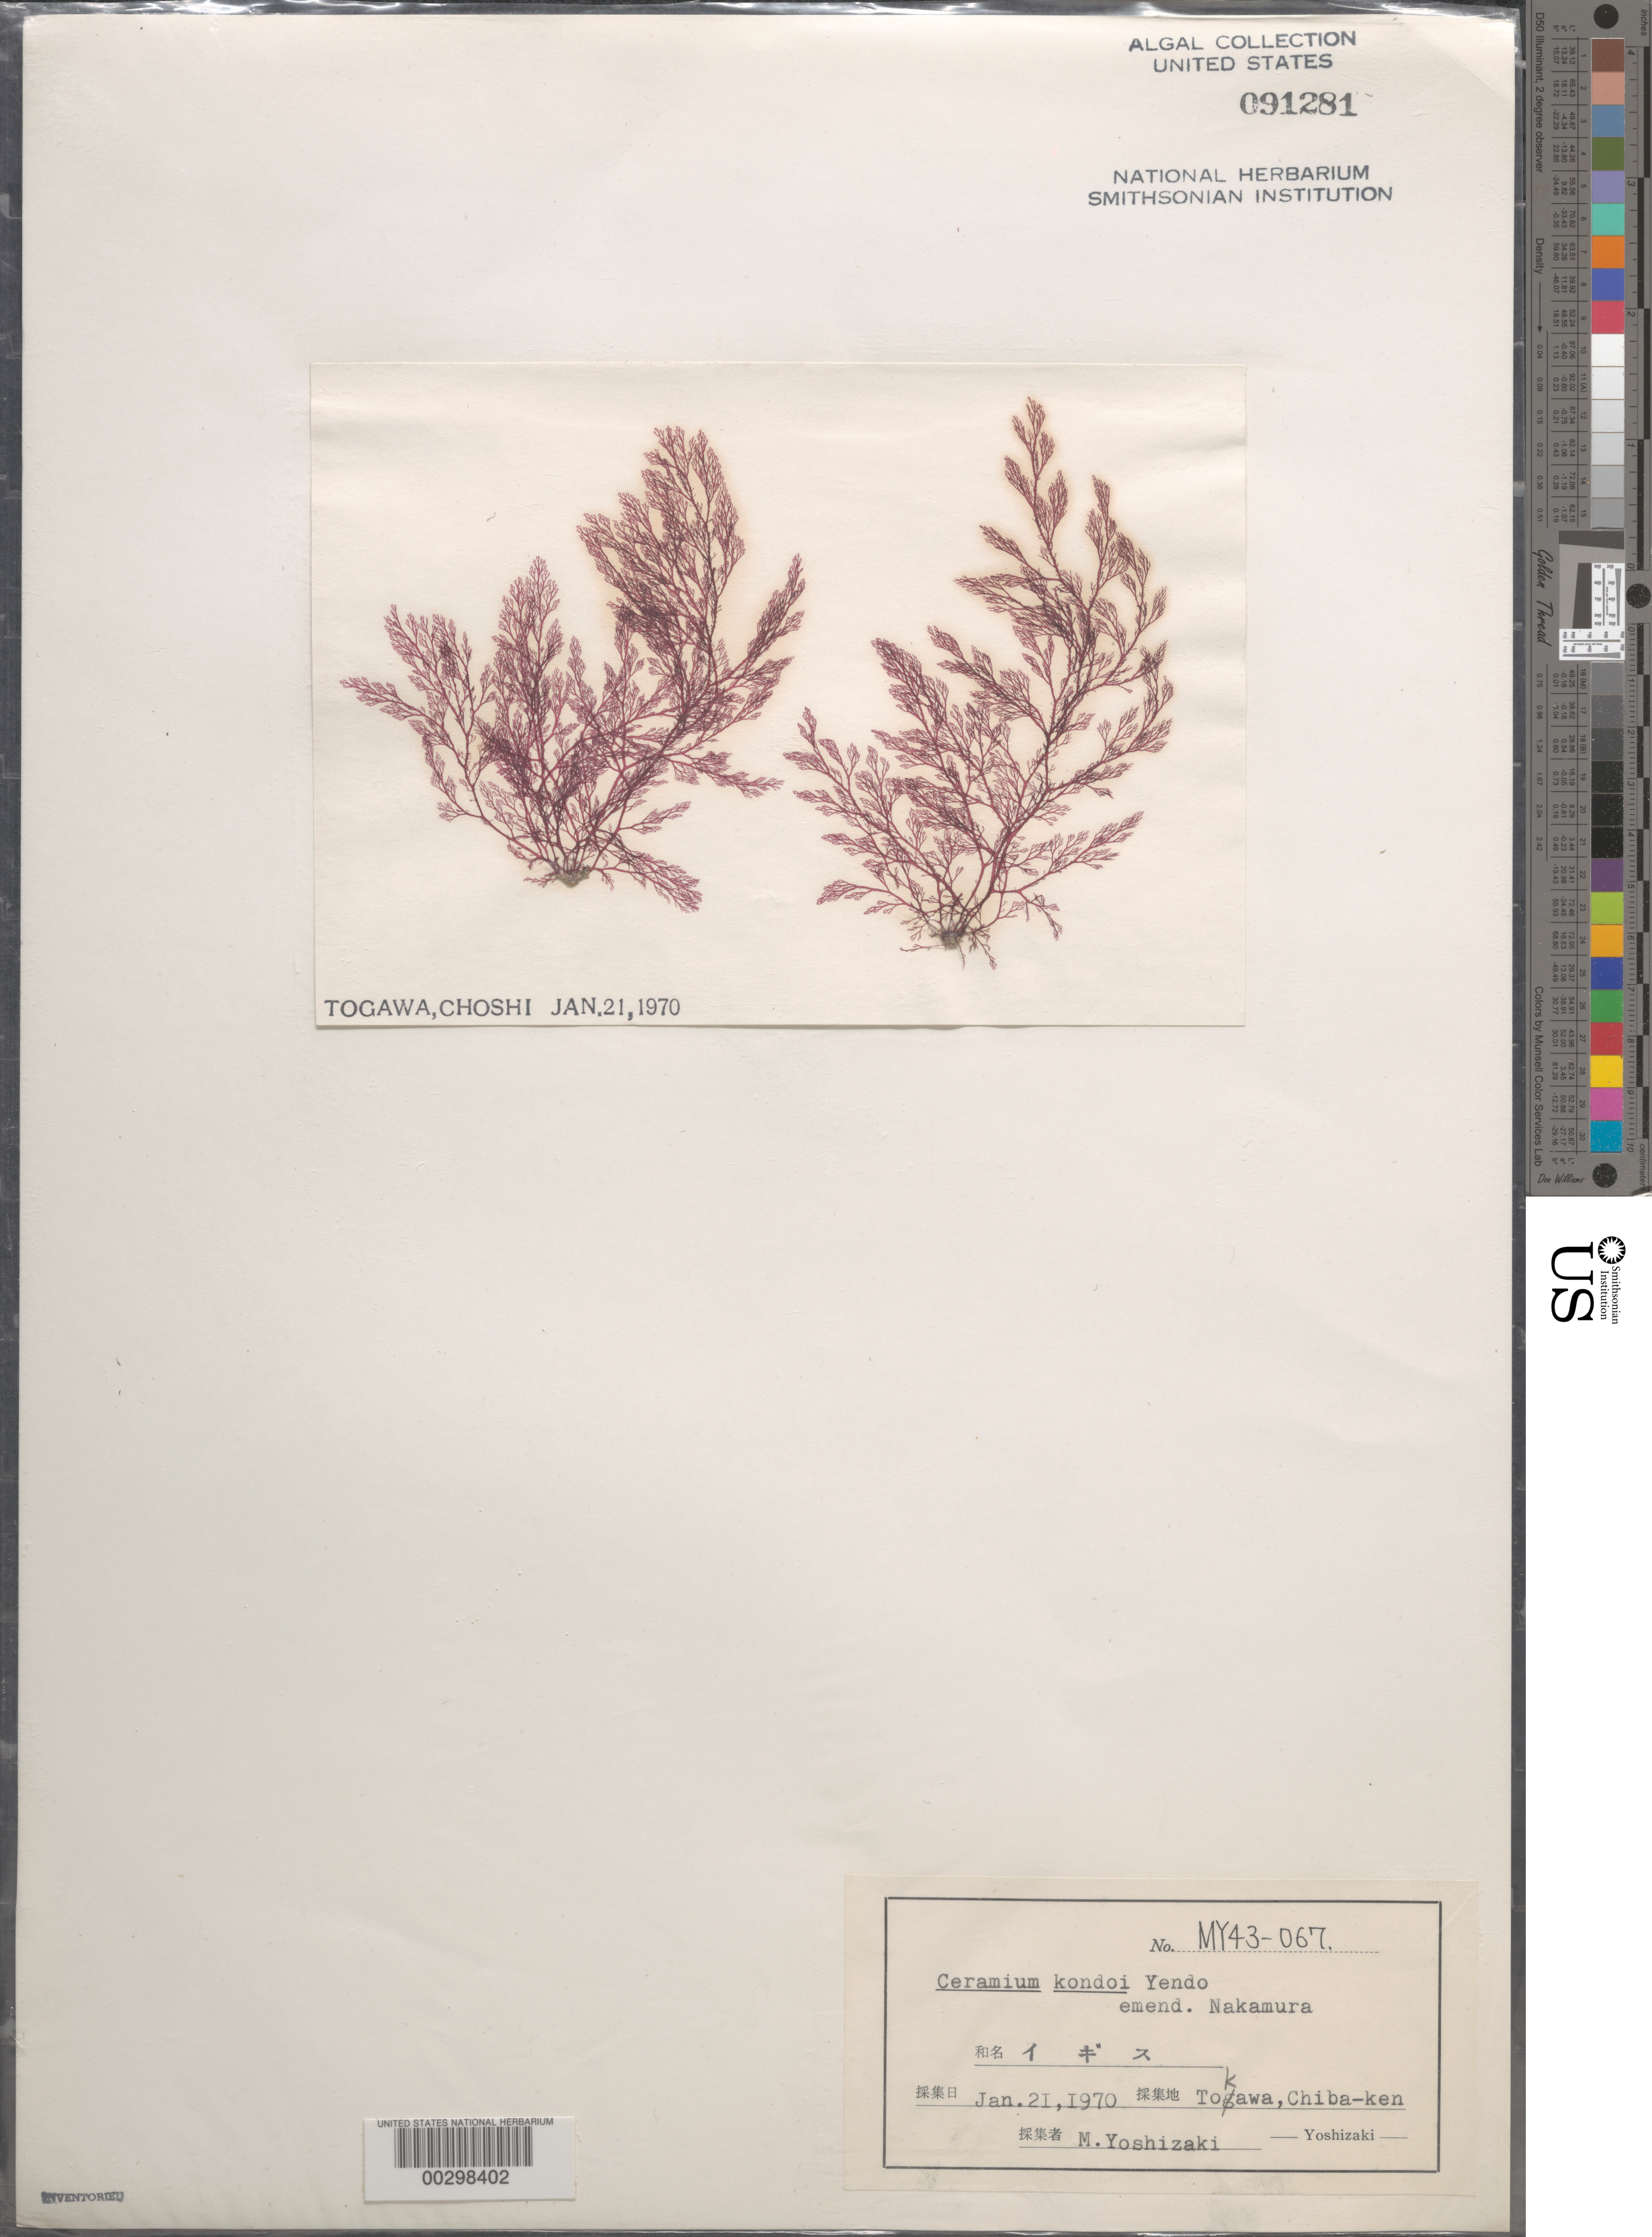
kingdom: Plantae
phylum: Rhodophyta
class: Florideophyceae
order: Ceramiales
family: Ceramiaceae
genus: Ceramium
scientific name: Ceramium kondoi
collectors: M. Yoshizaki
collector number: My 43-067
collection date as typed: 21 Jan 1970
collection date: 1970-01-21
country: Japan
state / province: Tiba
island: Honshu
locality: Tokawa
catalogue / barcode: US 91281